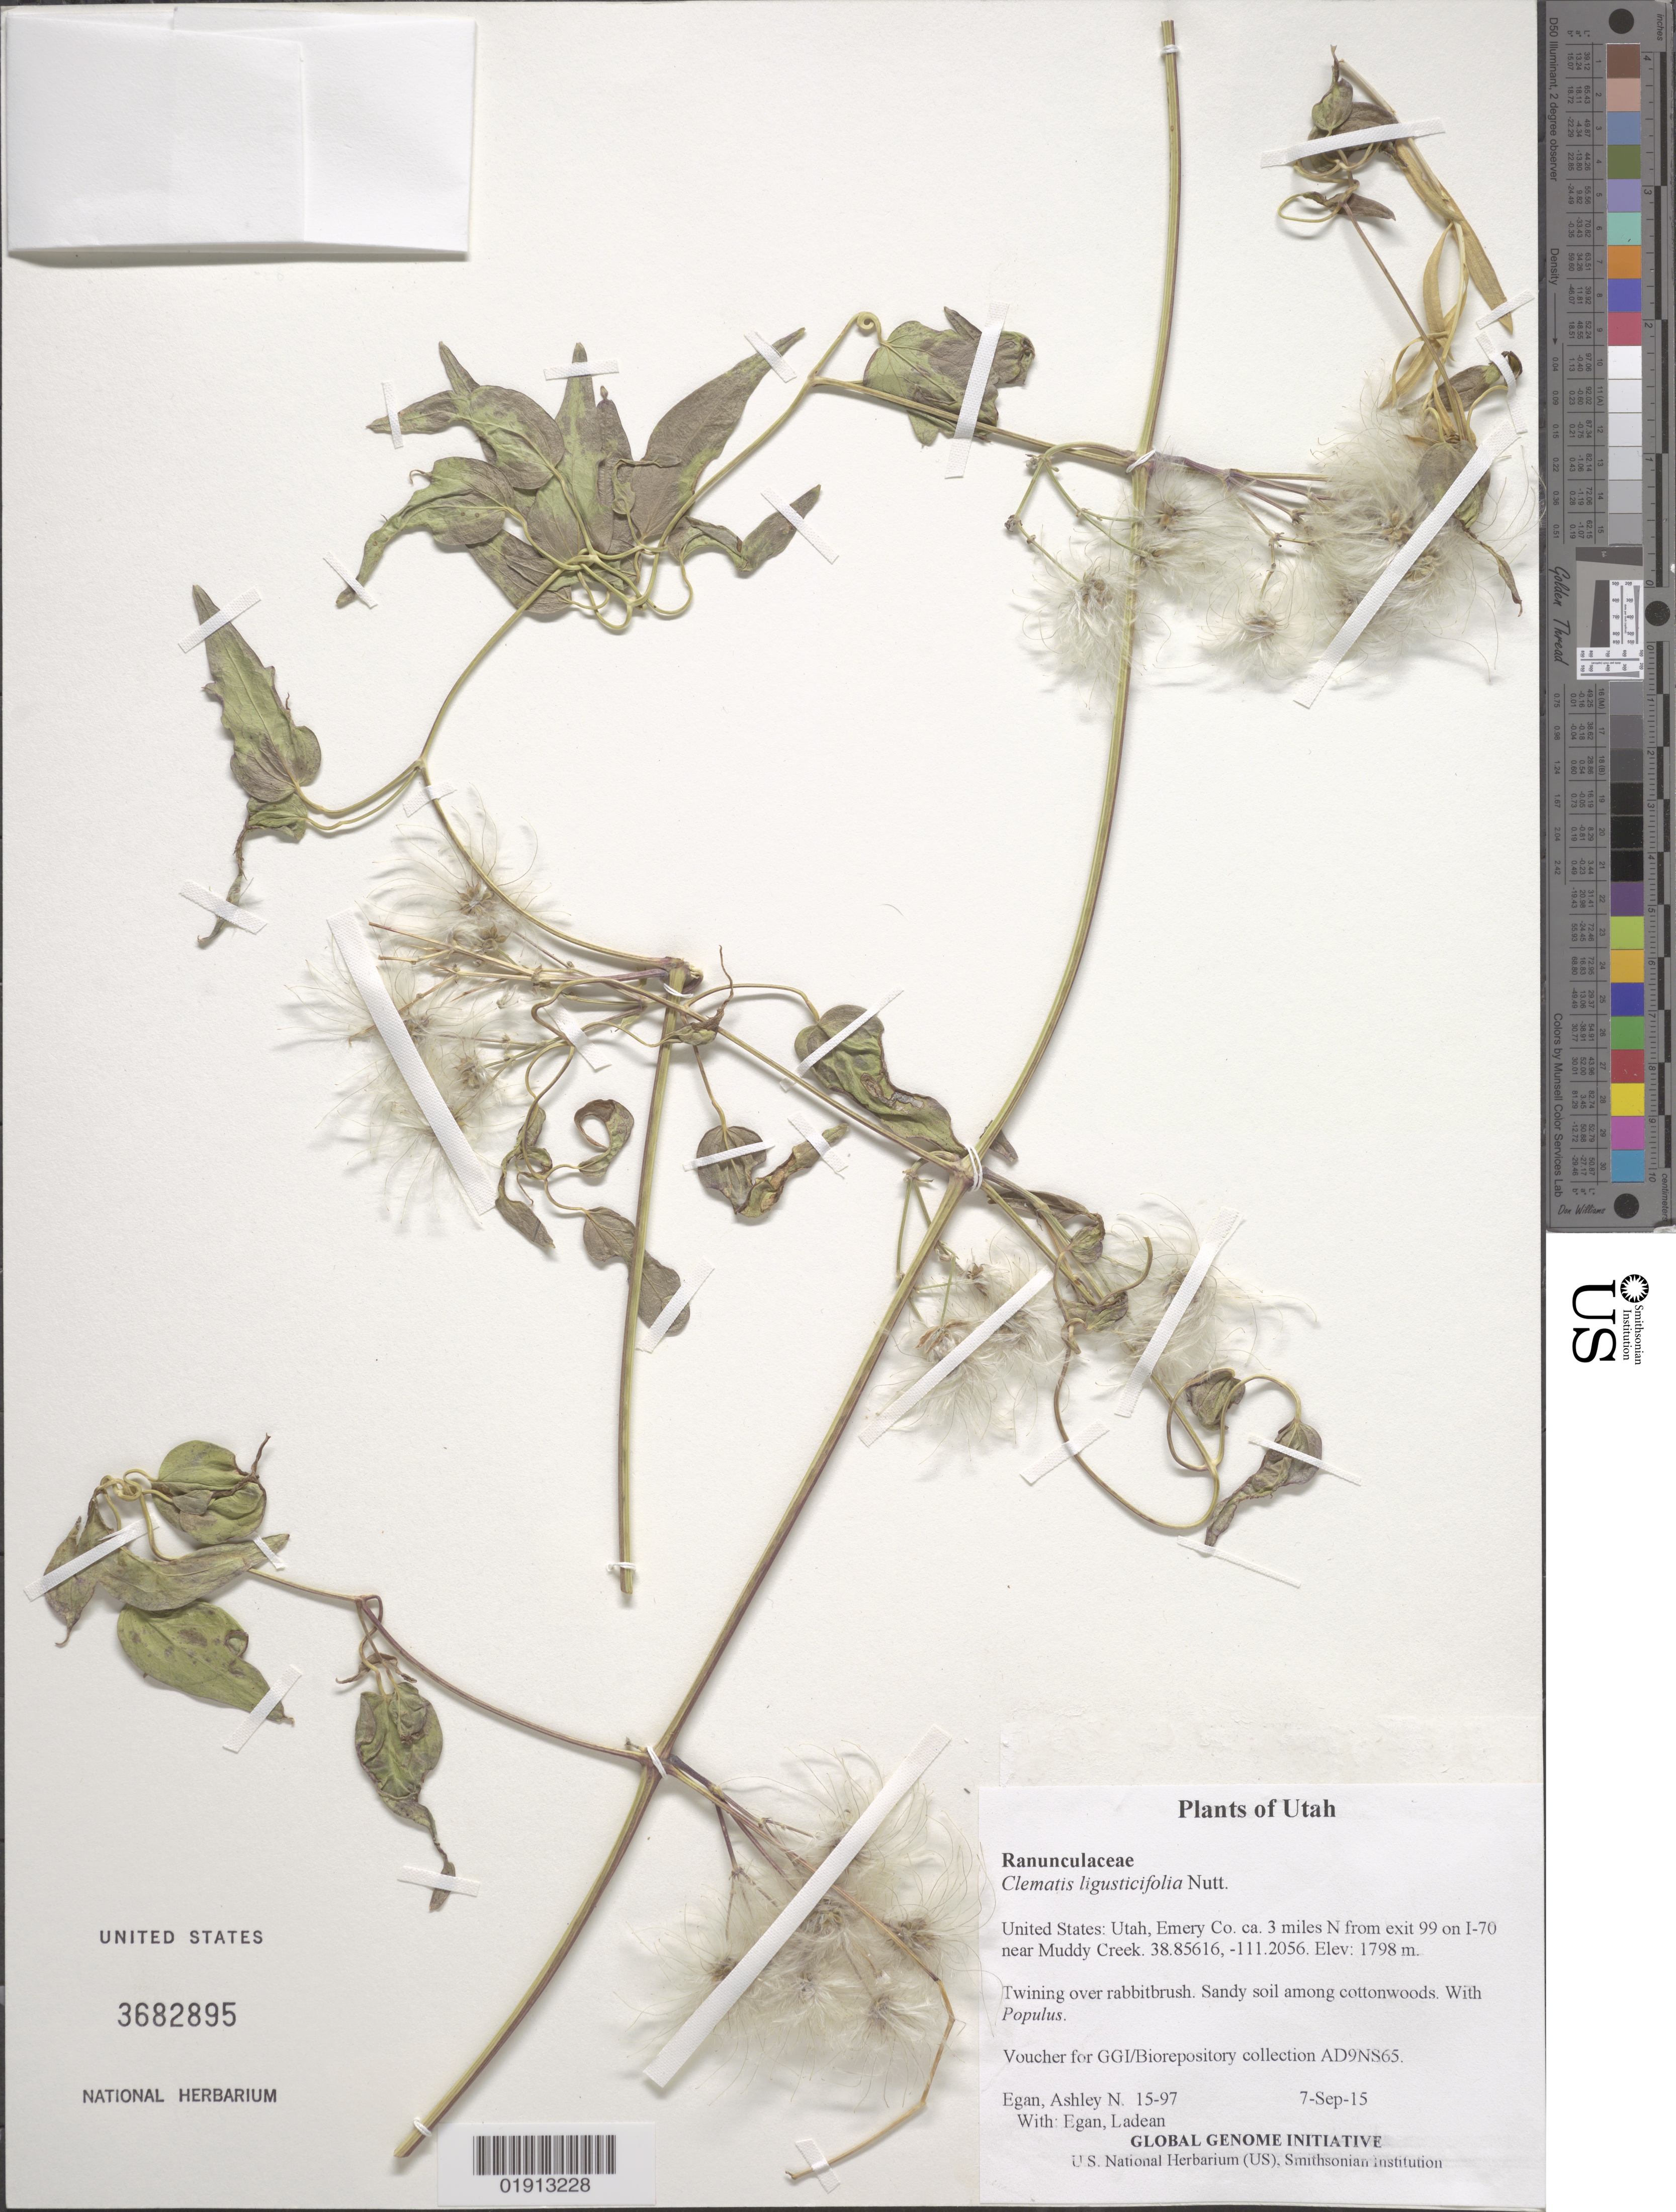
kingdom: Plantae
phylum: Tracheophyta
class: Magnoliopsida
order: Ranunculales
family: Ranunculaceae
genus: Clematis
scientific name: Clematis ligusticifolia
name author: Nutt.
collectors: A. N. Egan & L. Egan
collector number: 15-97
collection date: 2015-09-07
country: United States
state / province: Utah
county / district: Emery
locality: ca. 3 miles N from exit 99 on I-70 near Muddy Creek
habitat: Sandy soil among cottonwoods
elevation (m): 1798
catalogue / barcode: US 3682895